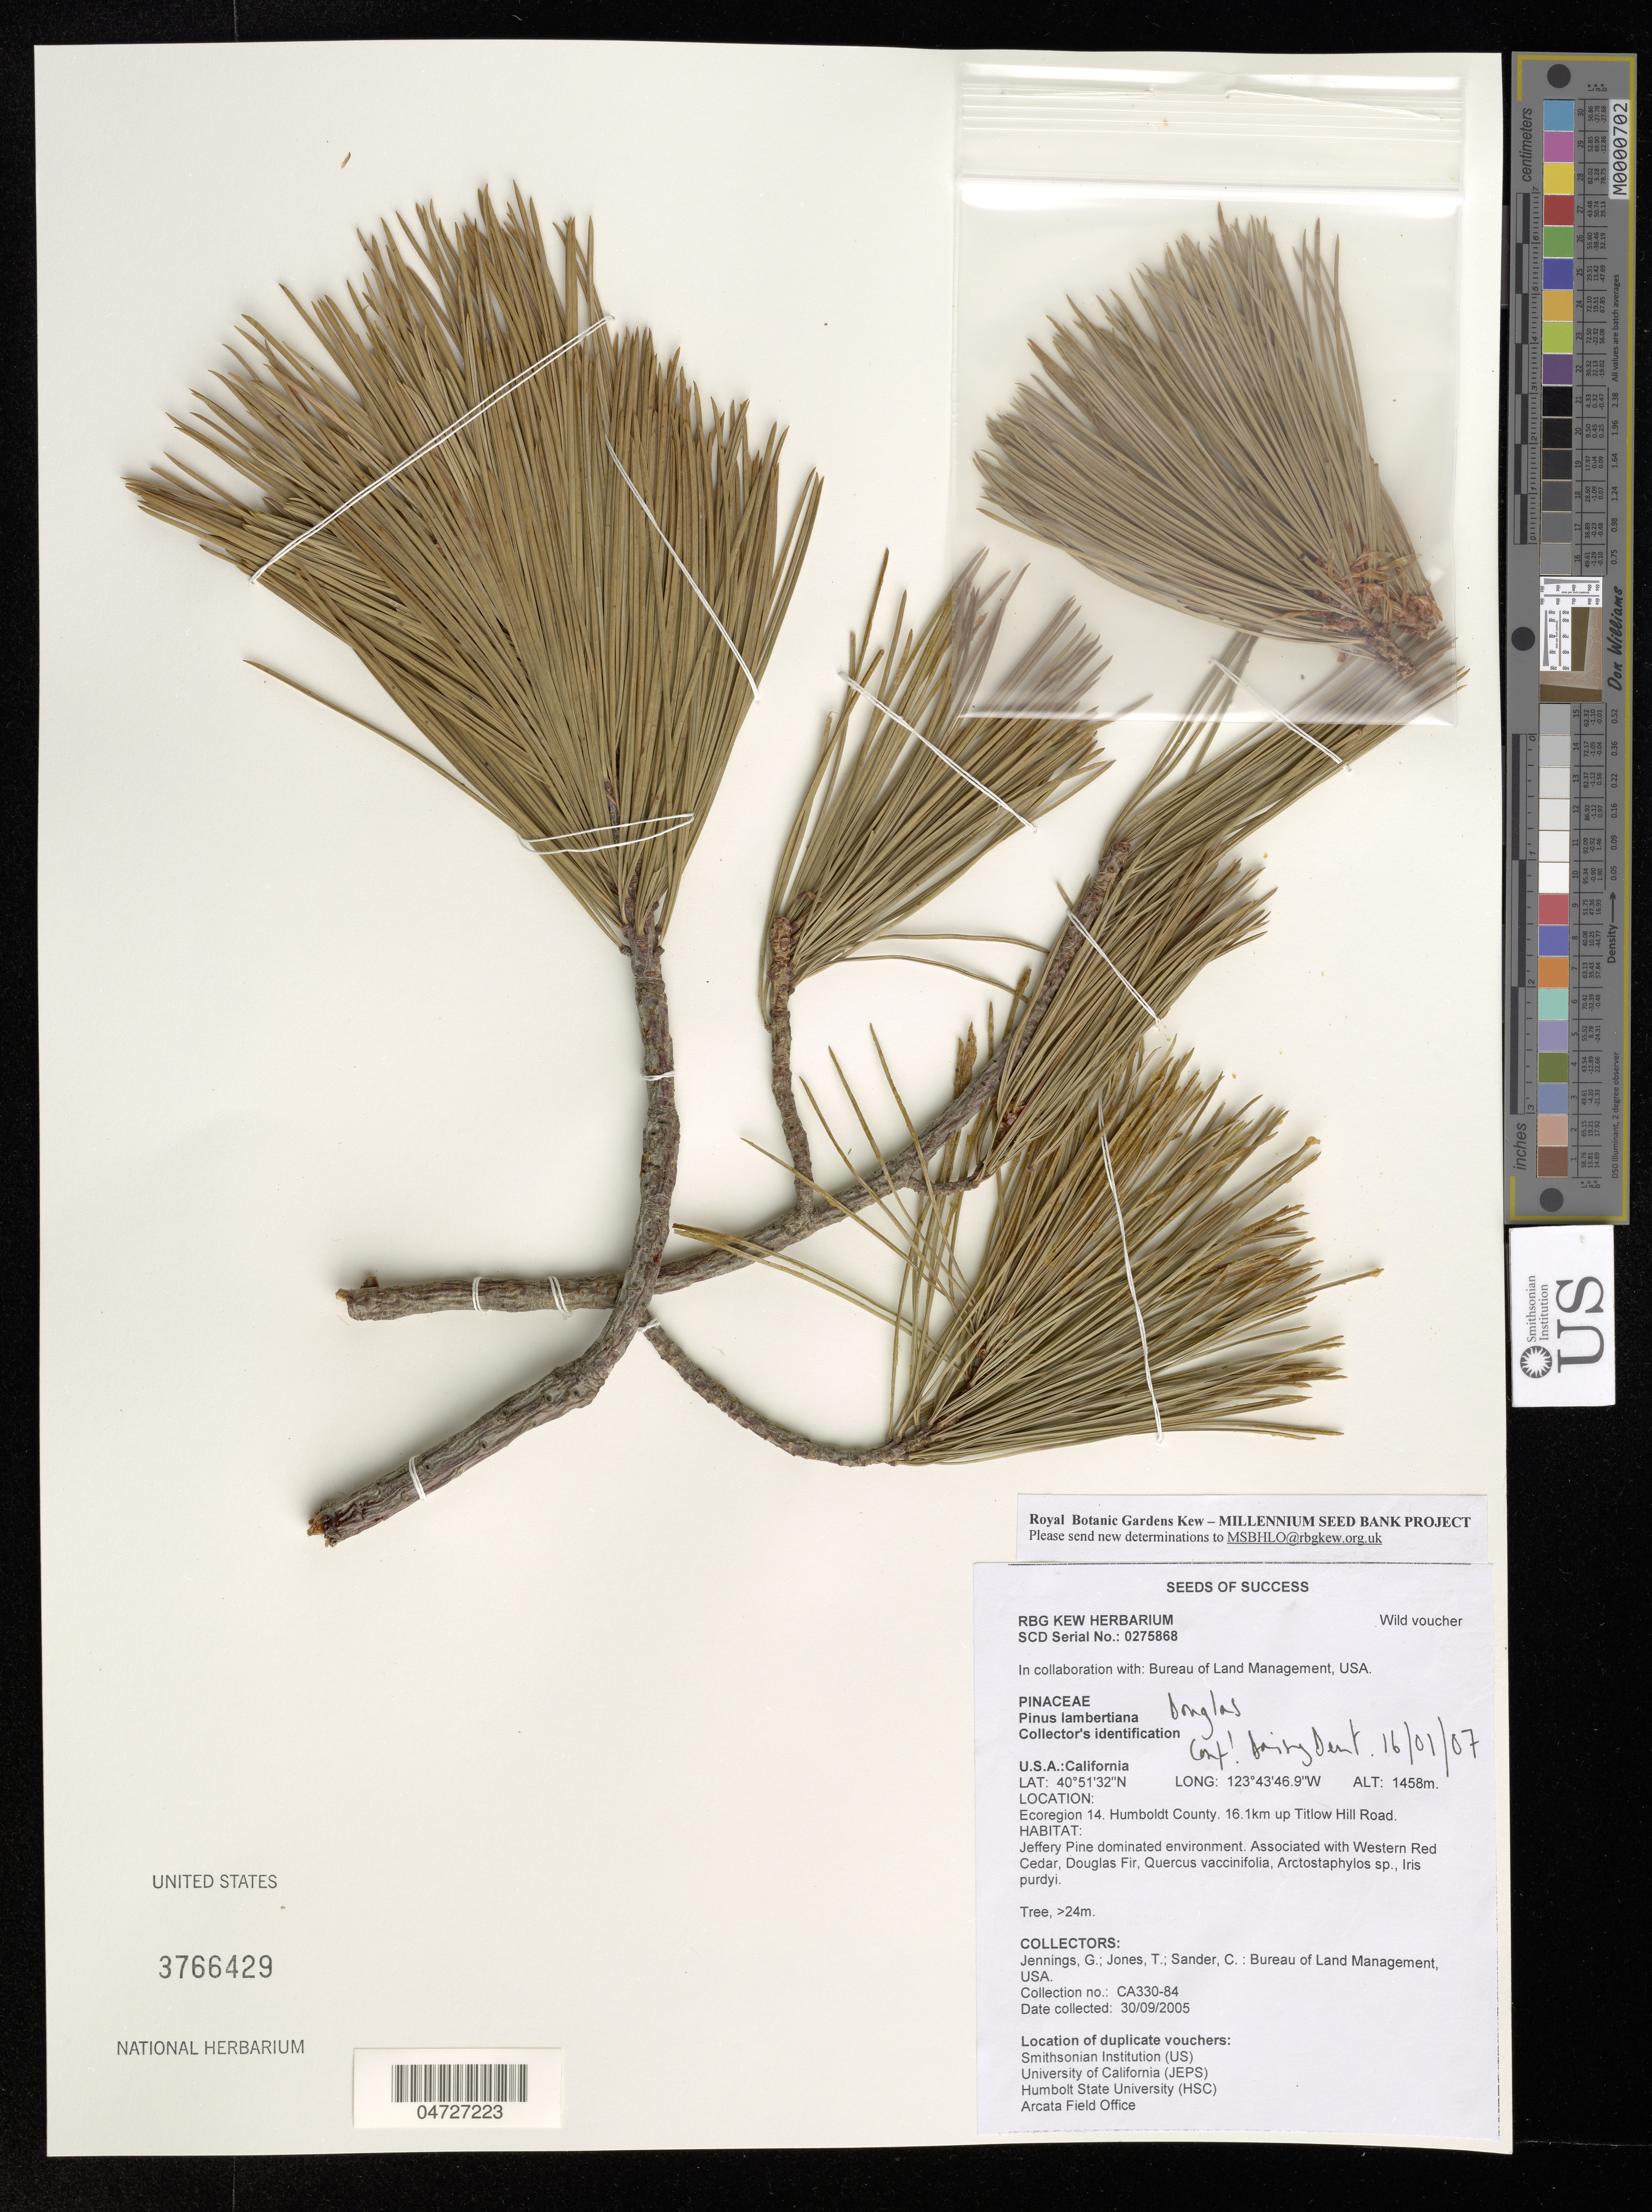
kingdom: Plantae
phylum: Tracheophyta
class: Pinopsida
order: Pinales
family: Pinaceae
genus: Pinus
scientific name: Pinus lambertiana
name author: Douglas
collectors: G. Jennings, T. Jones & C. Sander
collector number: CA330-84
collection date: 2005-09-30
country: United States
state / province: California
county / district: Humboldt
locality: Ecoregion 14. Humboldt County. 16.1km up Titlow Hill Road.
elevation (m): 1458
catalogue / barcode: US 3766429